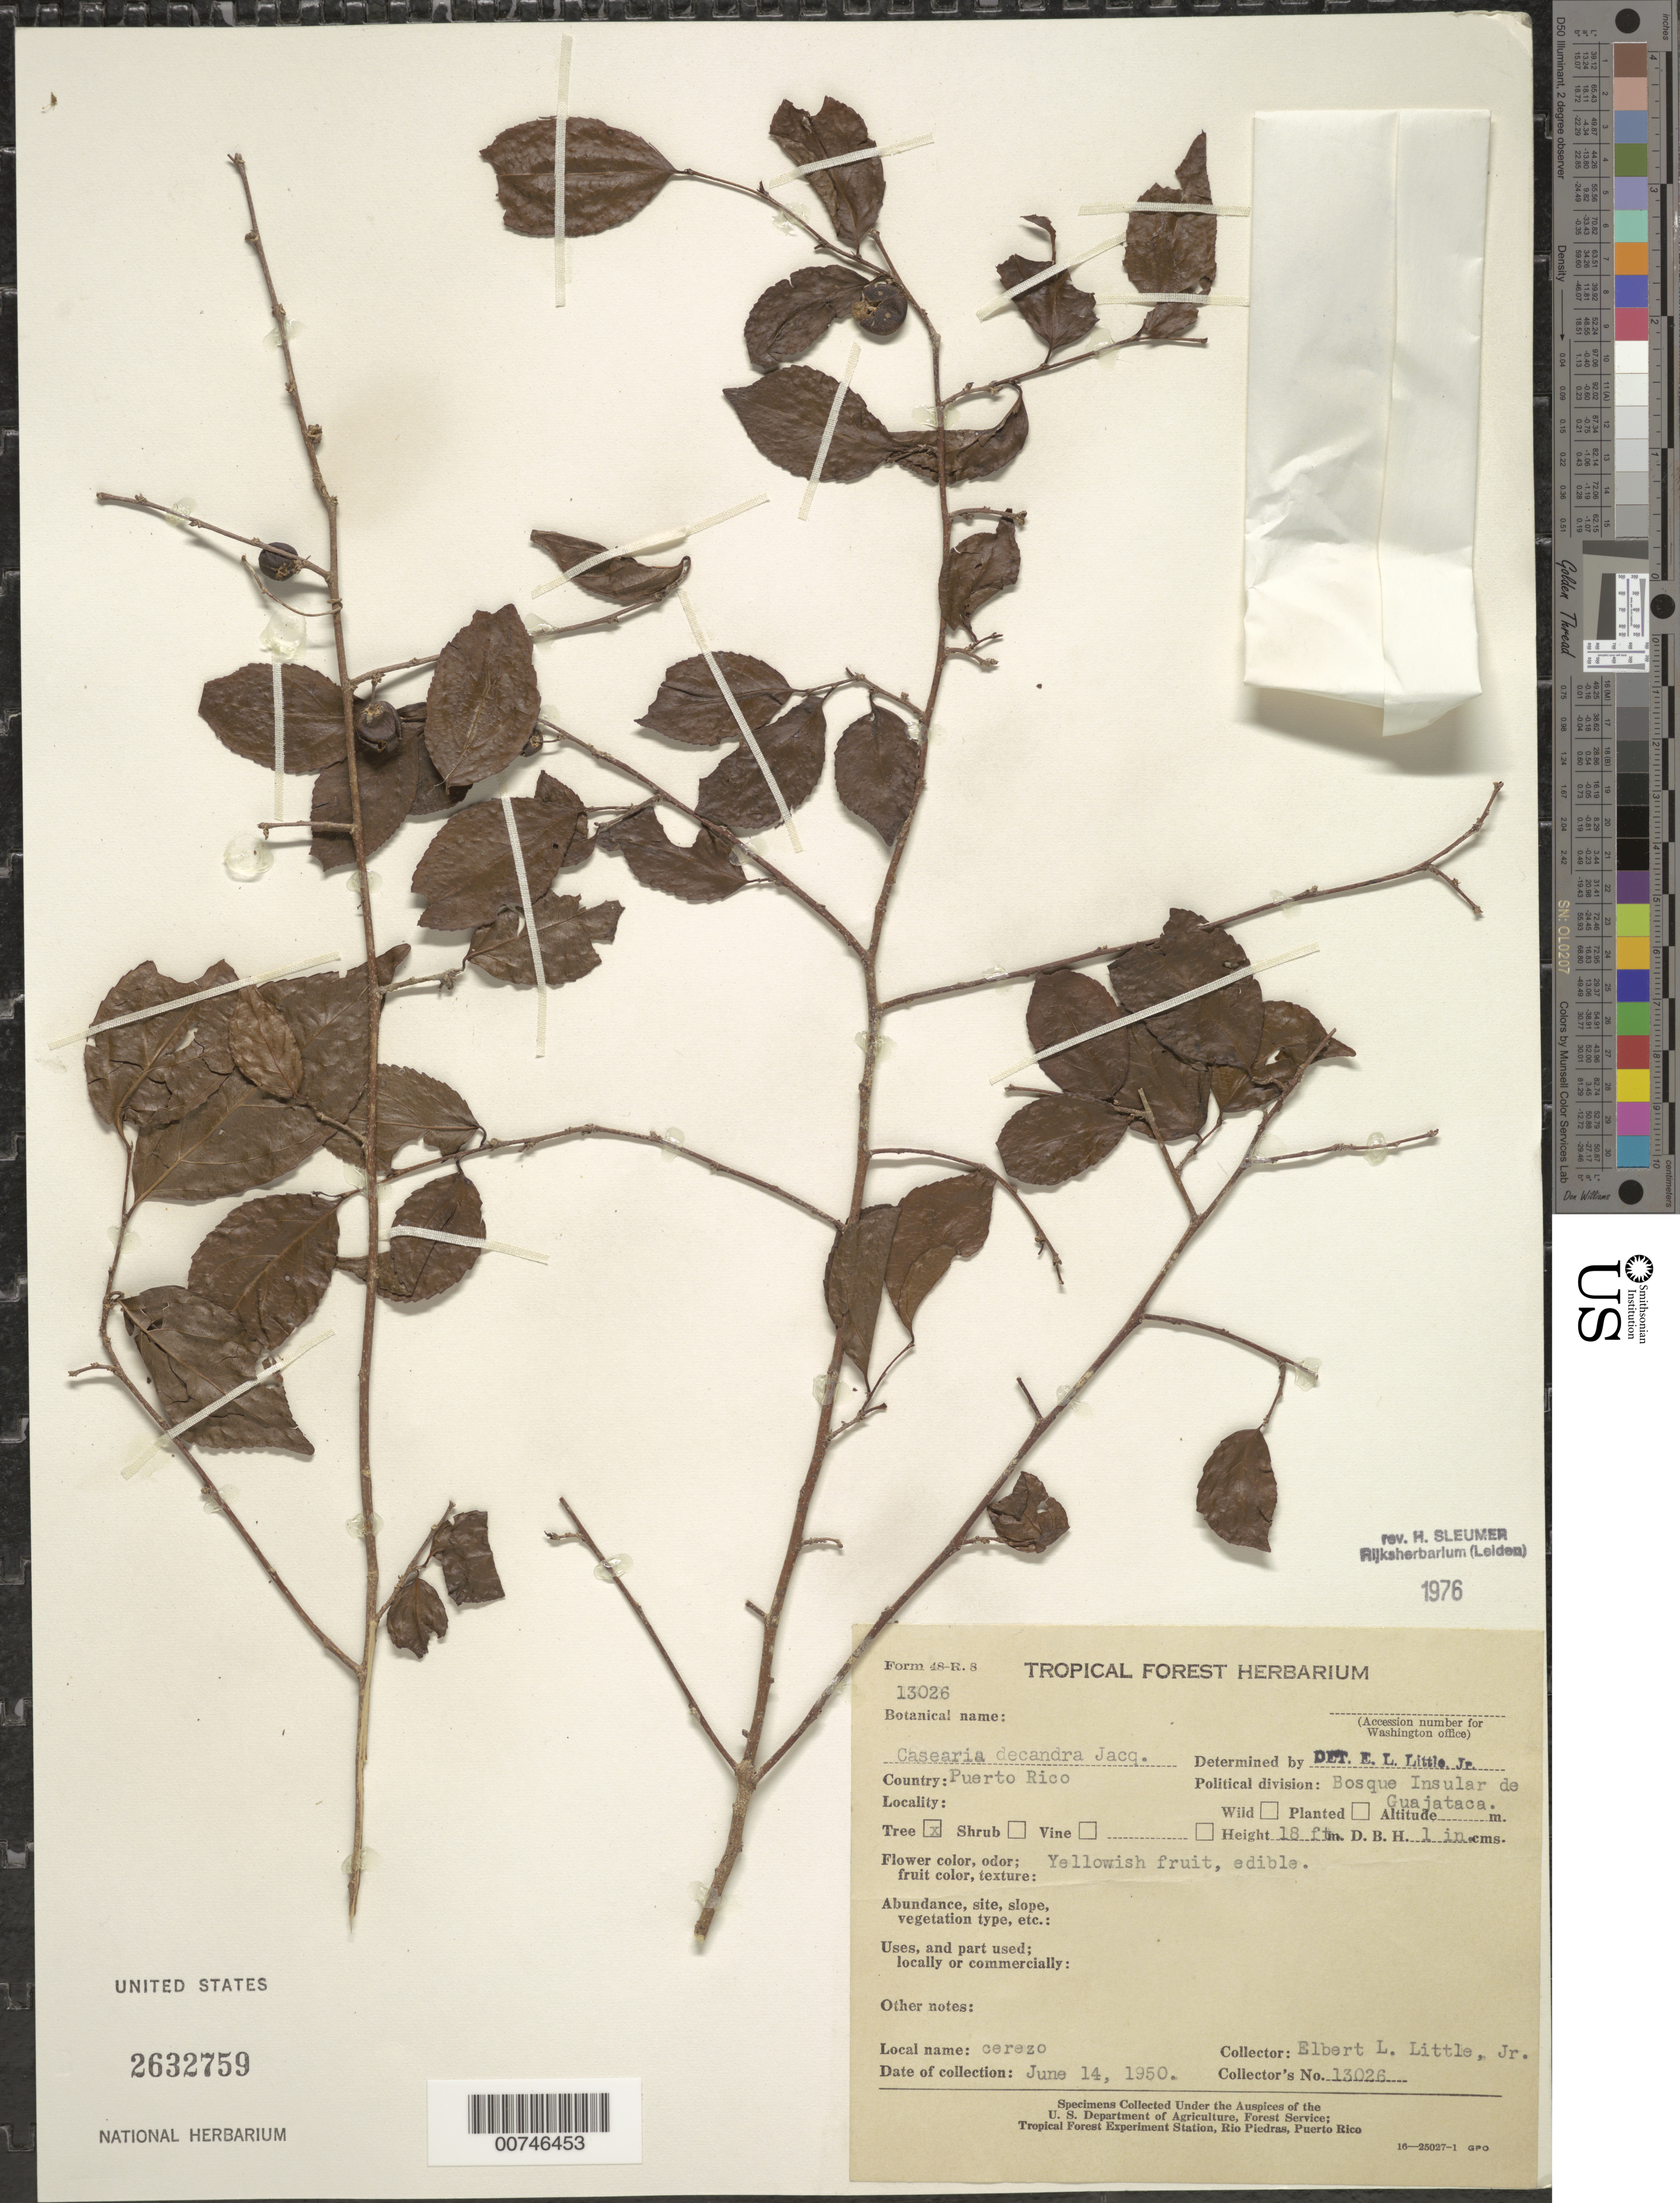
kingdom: Plantae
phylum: Tracheophyta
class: Magnoliopsida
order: Malpighiales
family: Salicaceae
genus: Casearia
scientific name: Casearia decandra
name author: Jacq.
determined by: Sleumer, H. O.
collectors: E. L. Little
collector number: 13026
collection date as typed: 14 Jun 1950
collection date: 1950-06-14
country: Puerto Rico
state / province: Quebradillas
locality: Bosque Insular de Guajataca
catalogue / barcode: US 2632759